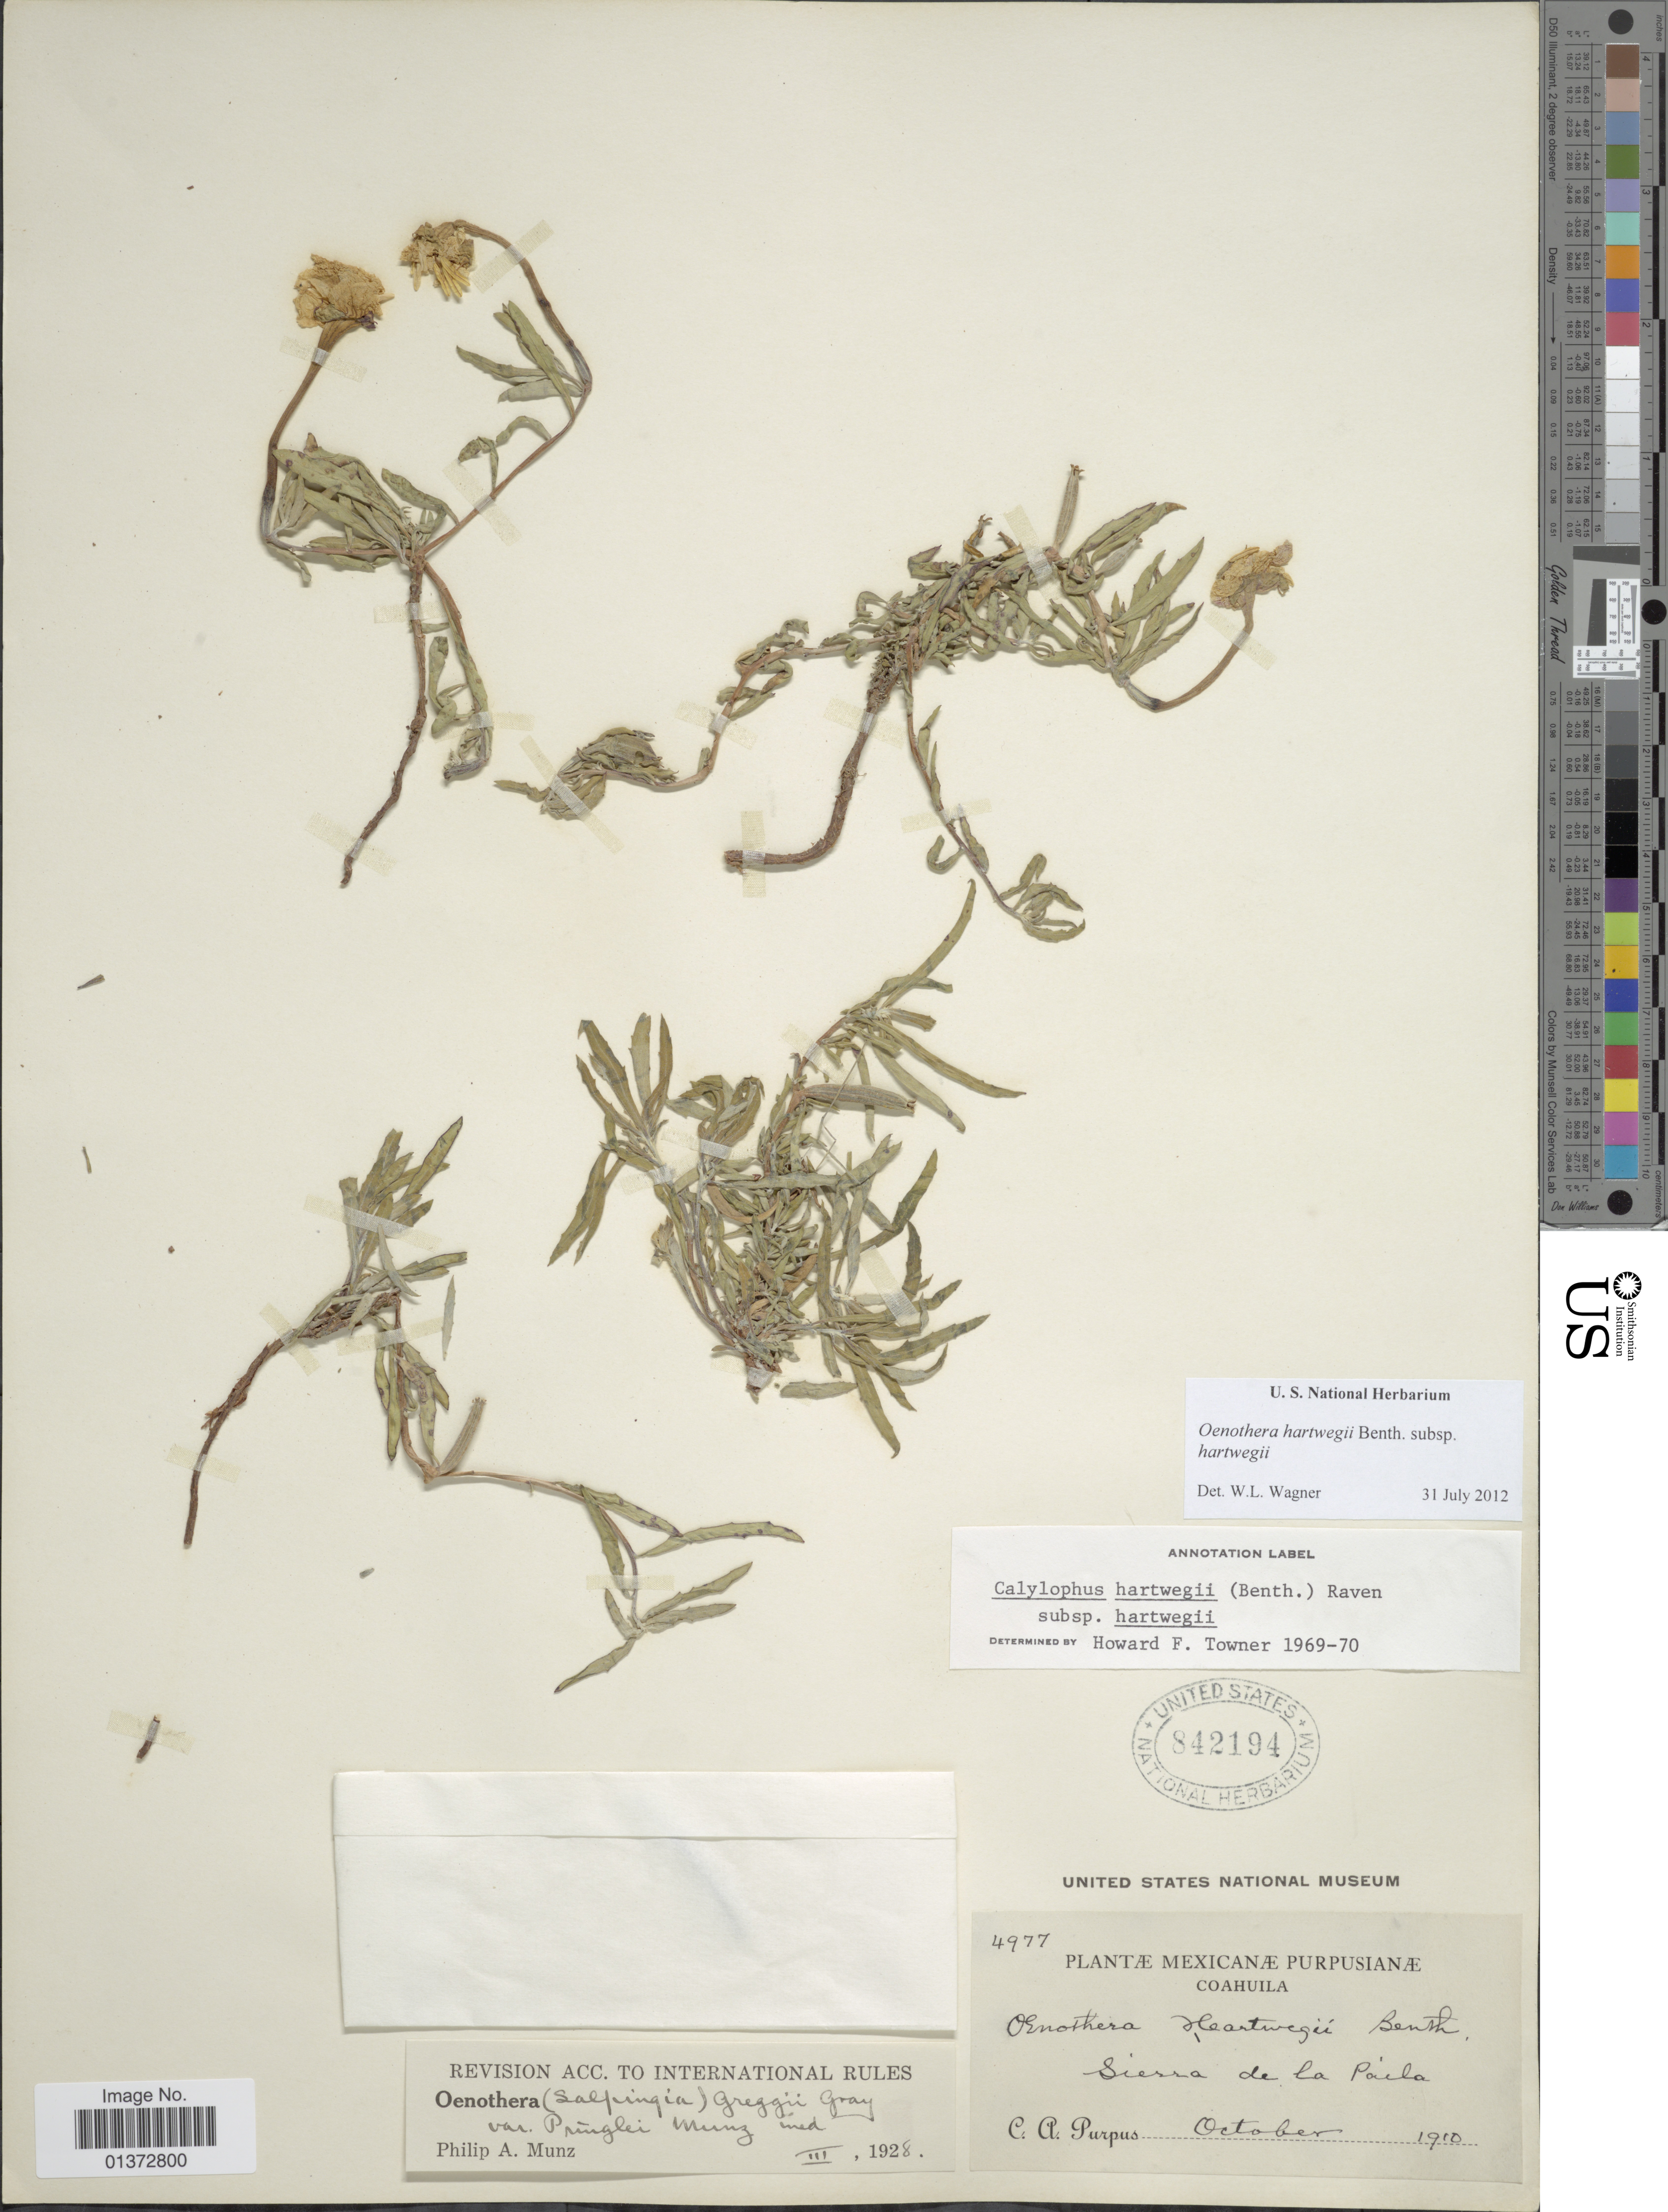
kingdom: Plantae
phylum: Tracheophyta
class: Magnoliopsida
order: Myrtales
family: Onagraceae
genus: Oenothera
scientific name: Oenothera hartwegii subsp. hartwegii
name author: Benth.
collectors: C. A. Purpus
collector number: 4977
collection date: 1910-10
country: Mexico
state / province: Coahuila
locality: Sierra de la Paila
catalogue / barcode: US 842194